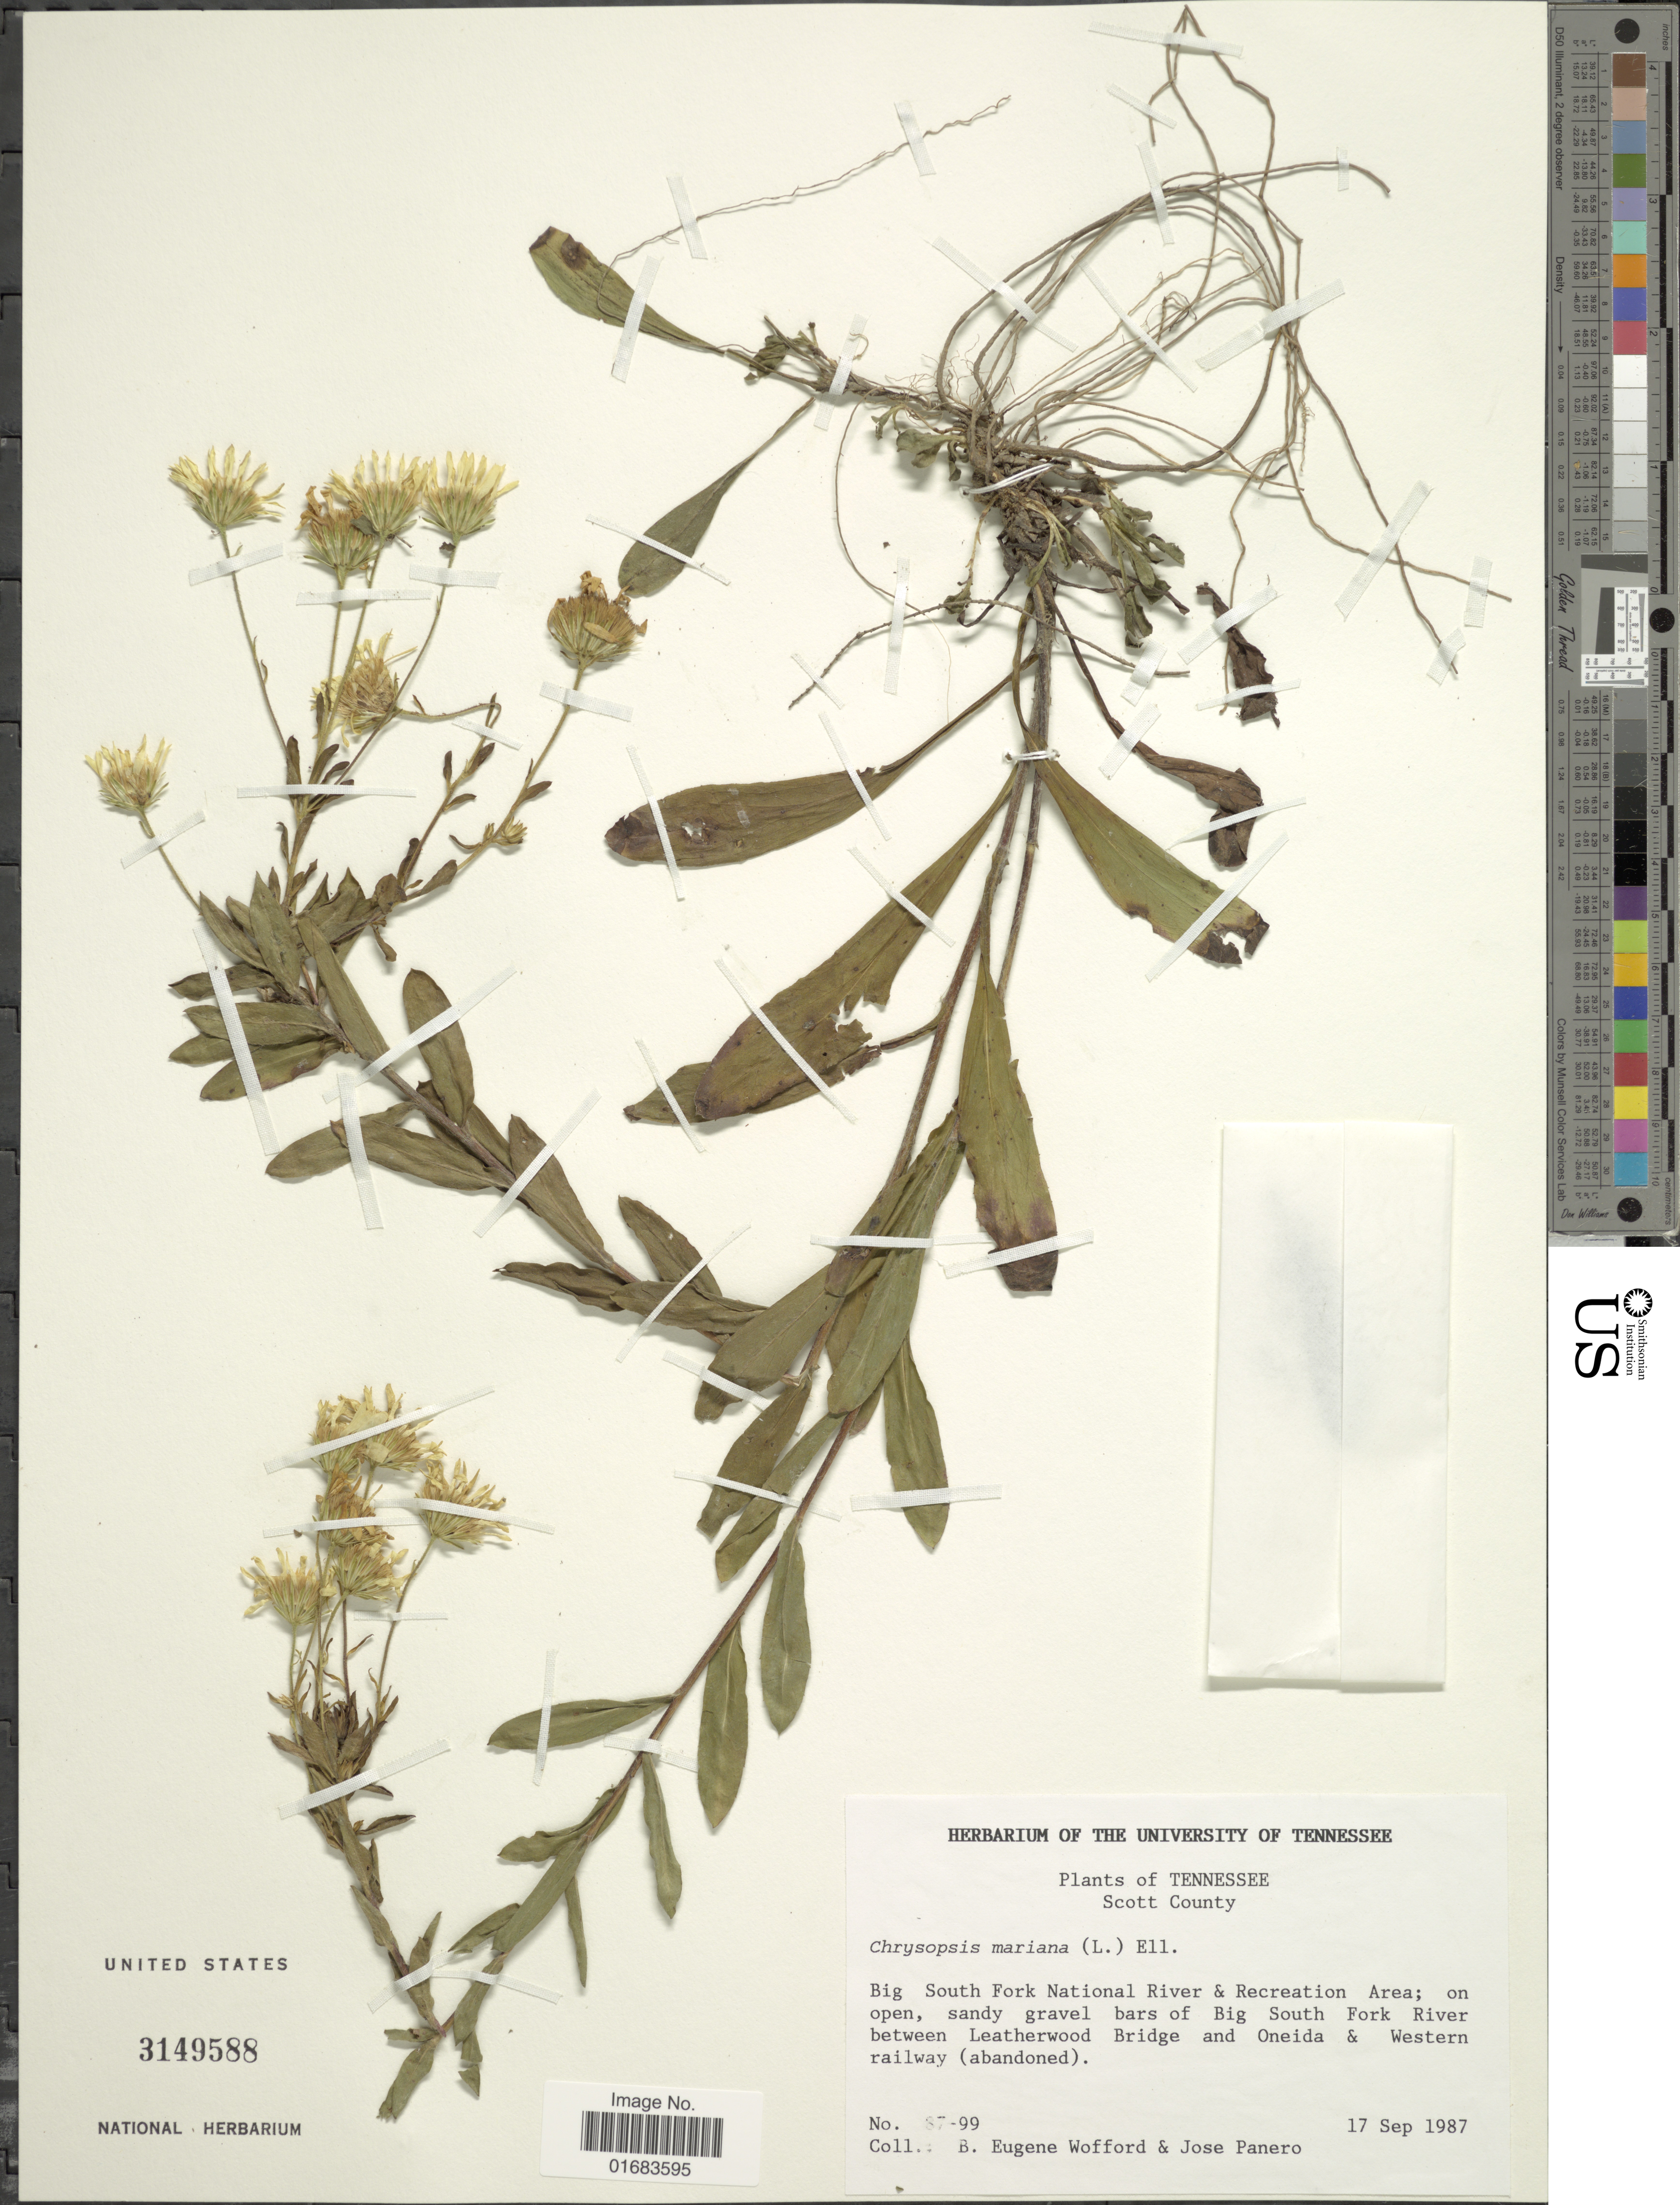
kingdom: Plantae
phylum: Tracheophyta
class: Magnoliopsida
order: Asterales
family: Asteraceae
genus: Chrysopsis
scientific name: Chrysopsis mariana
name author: (L.) Elliott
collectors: B. Wofford & J. L. Panero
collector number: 87 -99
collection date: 1987-09-17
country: United States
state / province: Tennessee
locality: Scott County, Big South Fork National River & Recreation Area. on open, sandy gravel bars of Big South Fork River betweenm Leatherwood Bridge and Oneida & Western railway ( Abandoned )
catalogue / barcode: US 3149588